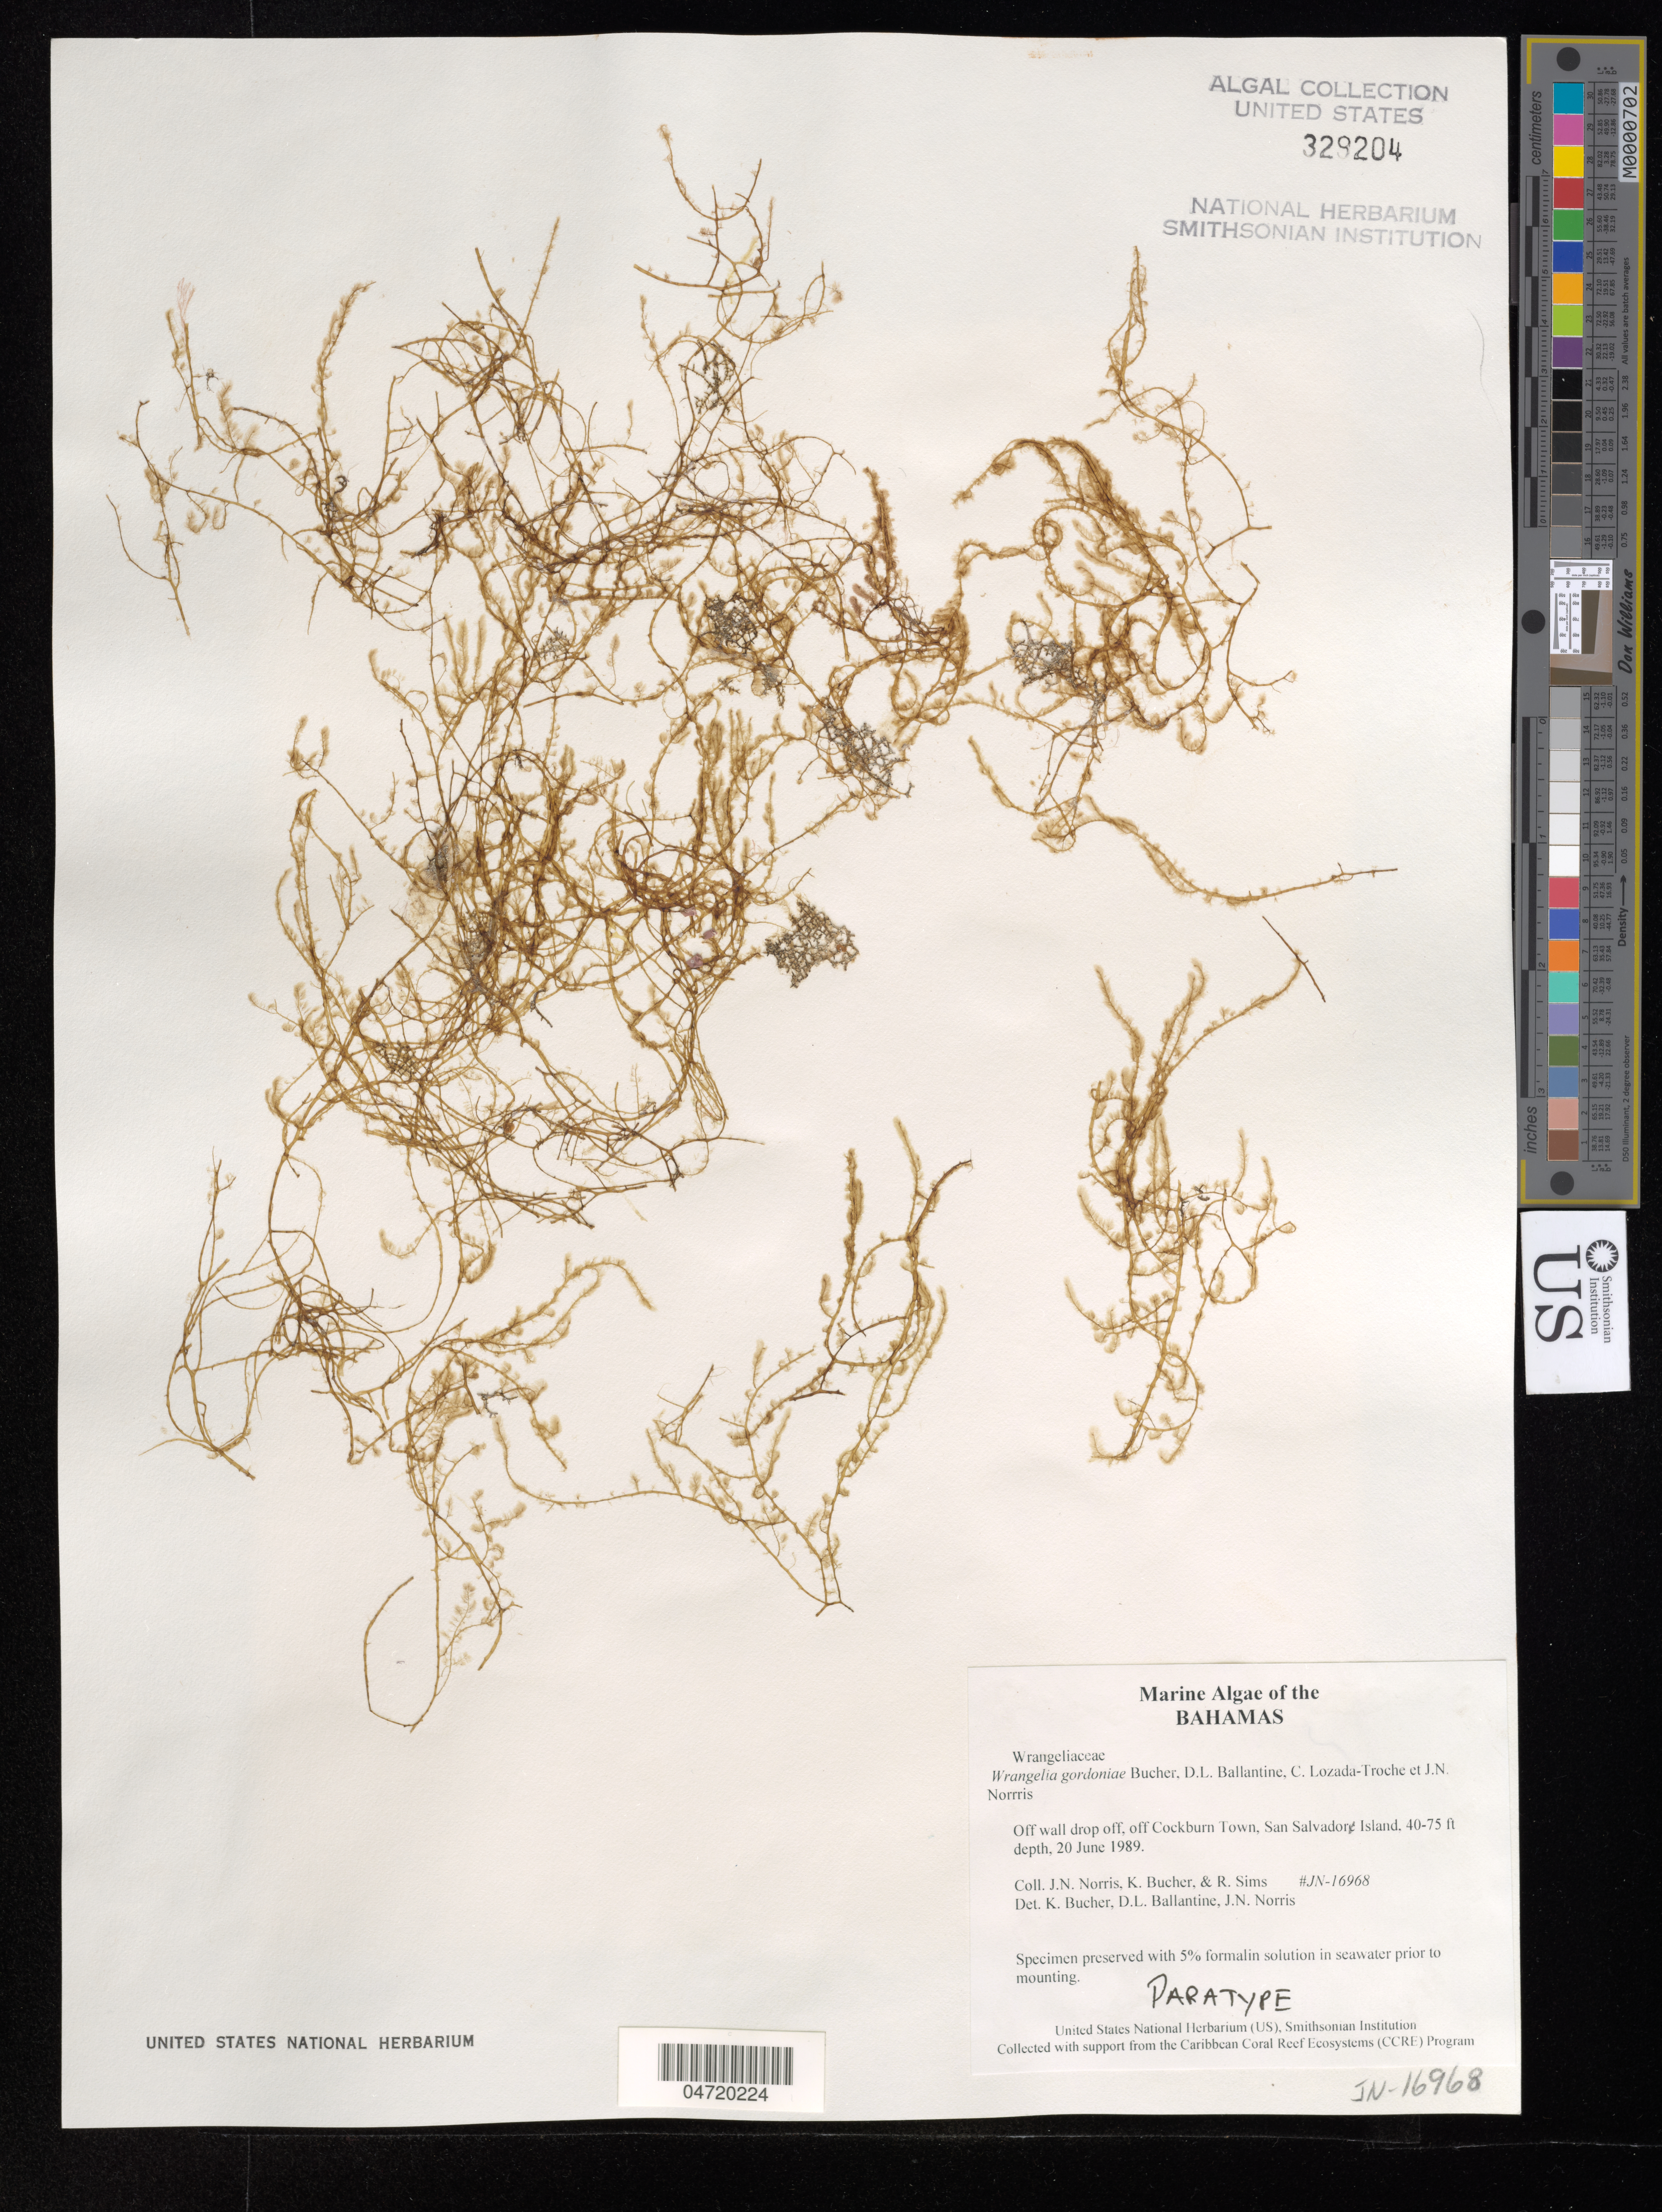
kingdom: Plantae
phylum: Rhodophyta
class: Florideophyceae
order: Ceramiales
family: Wrangeliaceae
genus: Wrangelia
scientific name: Wrangelia gordoniae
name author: K.E. Bucher et al.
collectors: J. Norris, K. E. Bucher & R. H. Sims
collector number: JN-16968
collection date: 1989-06-20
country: Bahamas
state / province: San Salvador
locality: Off wall drop off, off Cockburn Town, San Salvador Island.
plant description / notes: See also microscope slide 10534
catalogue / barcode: US 329204